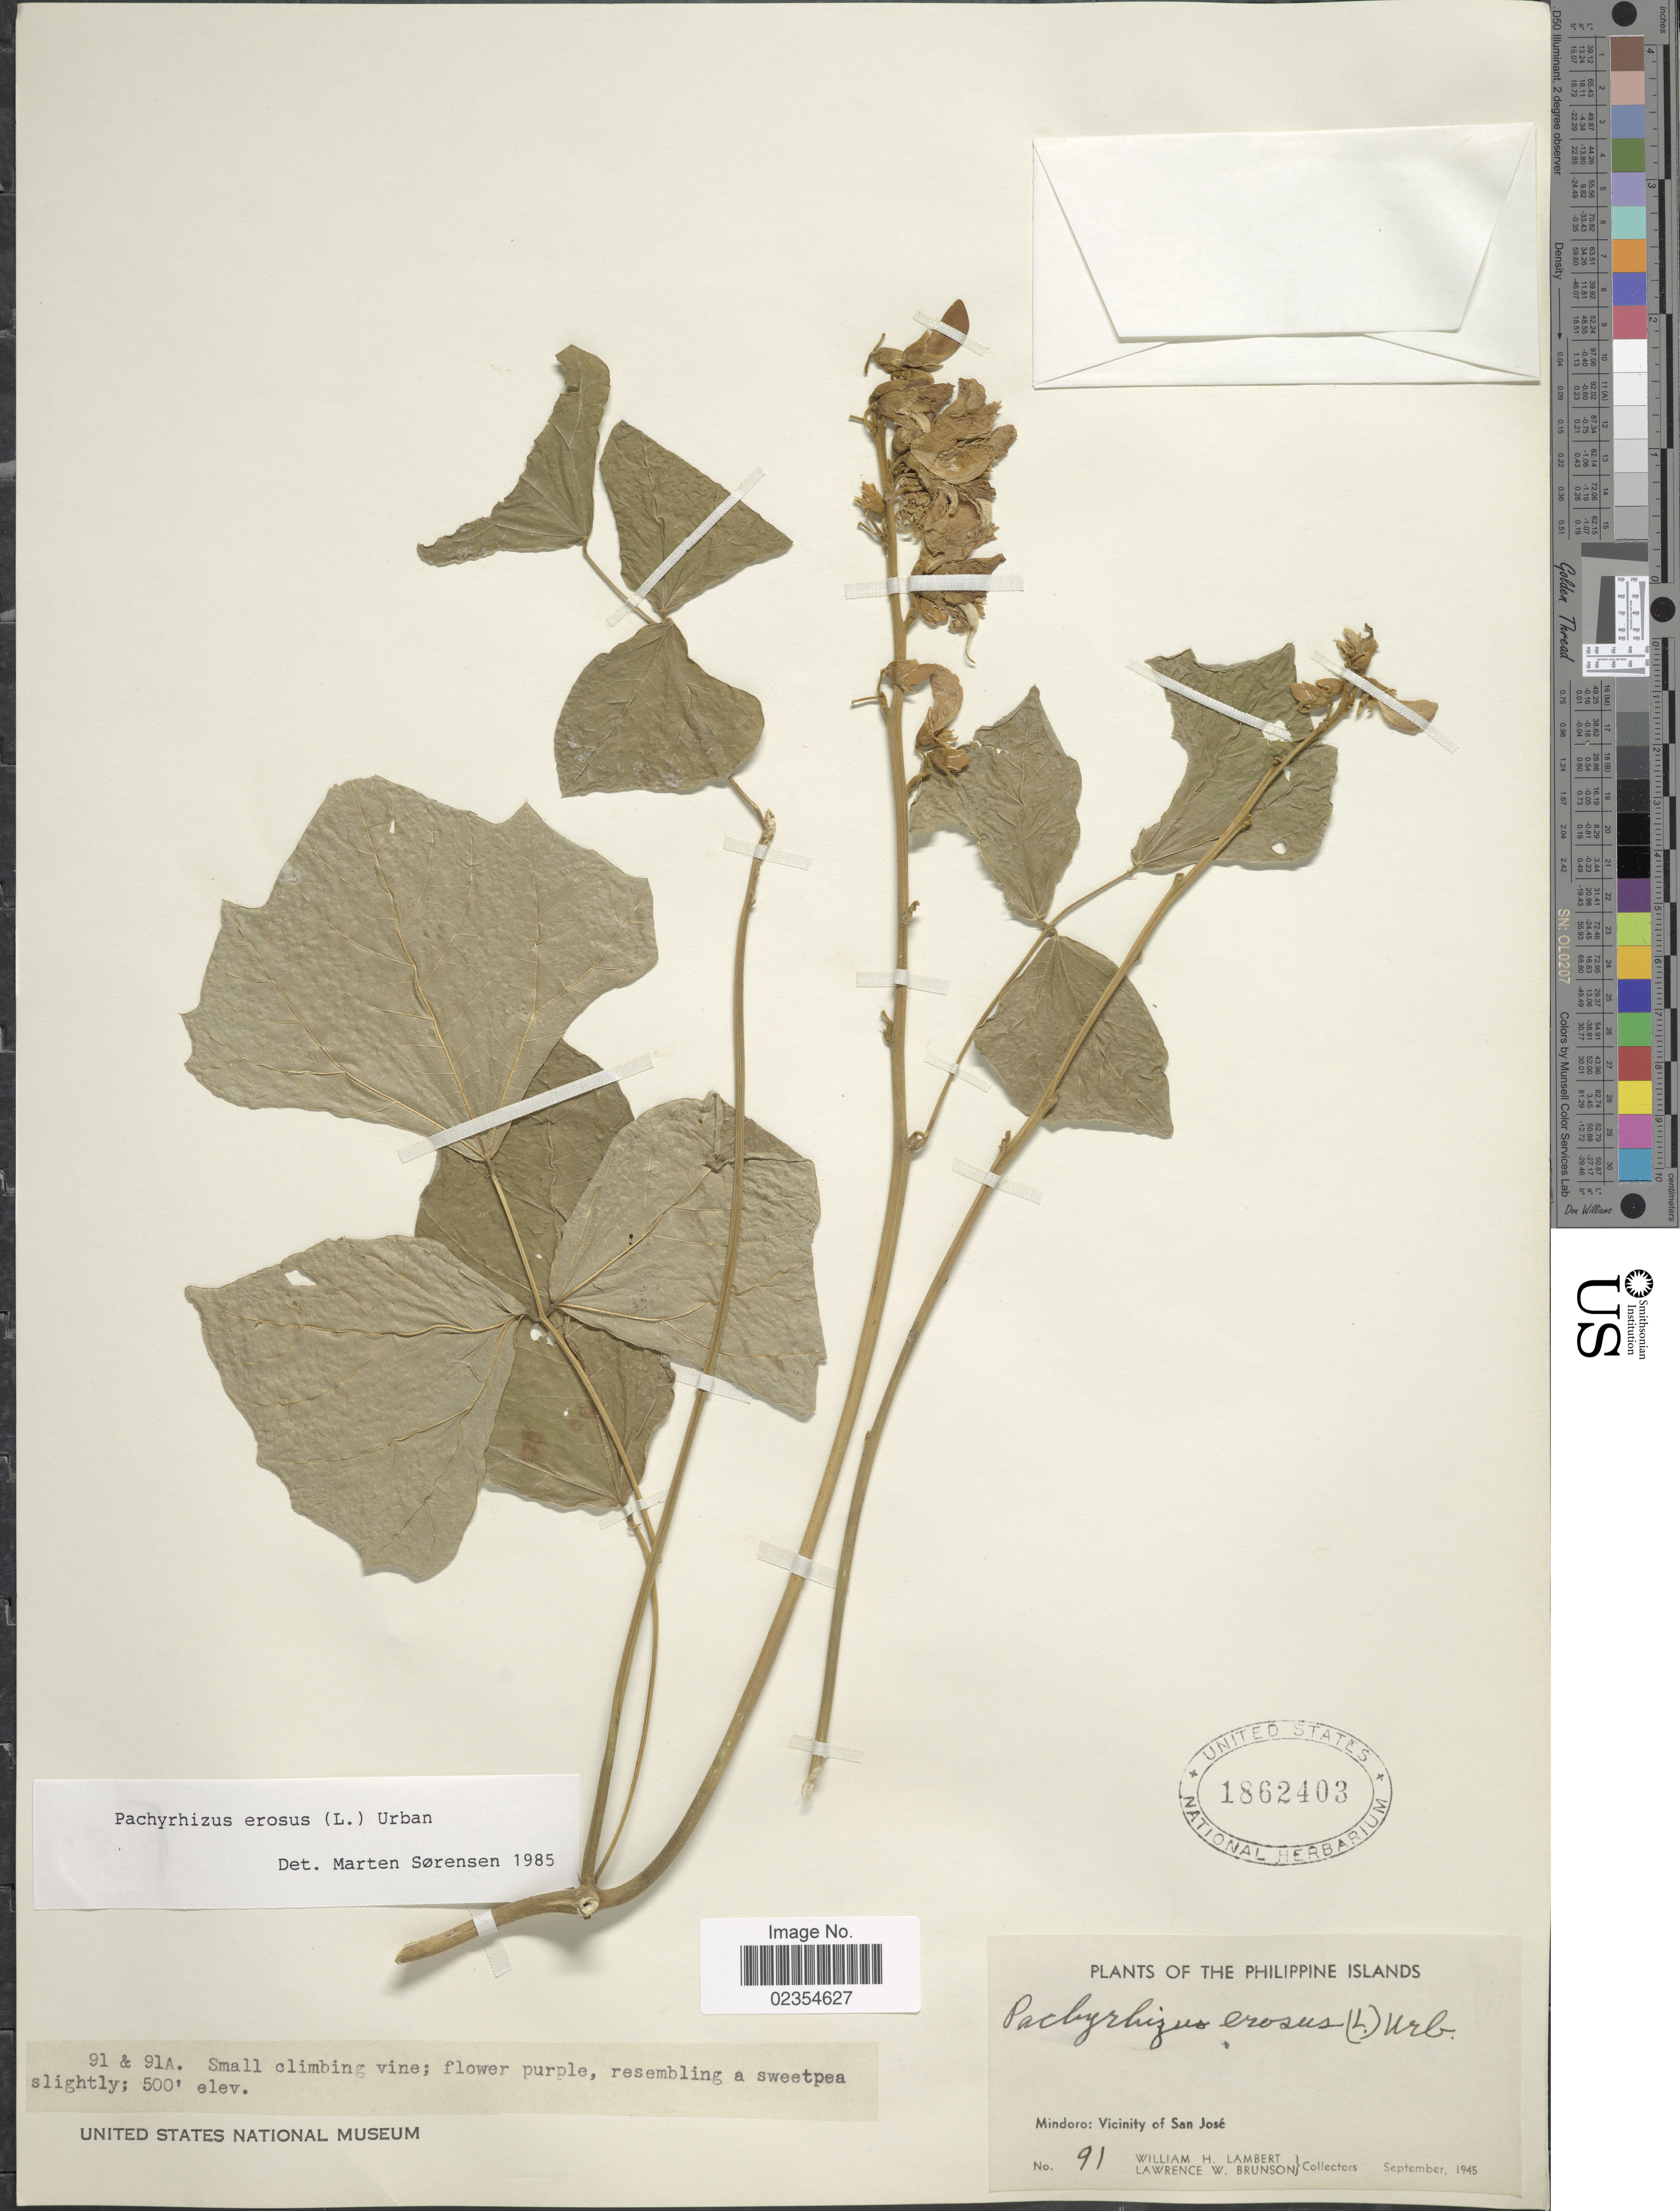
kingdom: Plantae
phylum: Tracheophyta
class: Magnoliopsida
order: Fabales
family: Fabaceae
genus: Pachyrhizus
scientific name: Pachyrhizus erosus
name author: (L.) Urb.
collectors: W. Lambert & L. Brunson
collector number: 91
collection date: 1945-09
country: Philippines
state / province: Mimaropa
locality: Vicinity of San Jose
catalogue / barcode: US 1862403